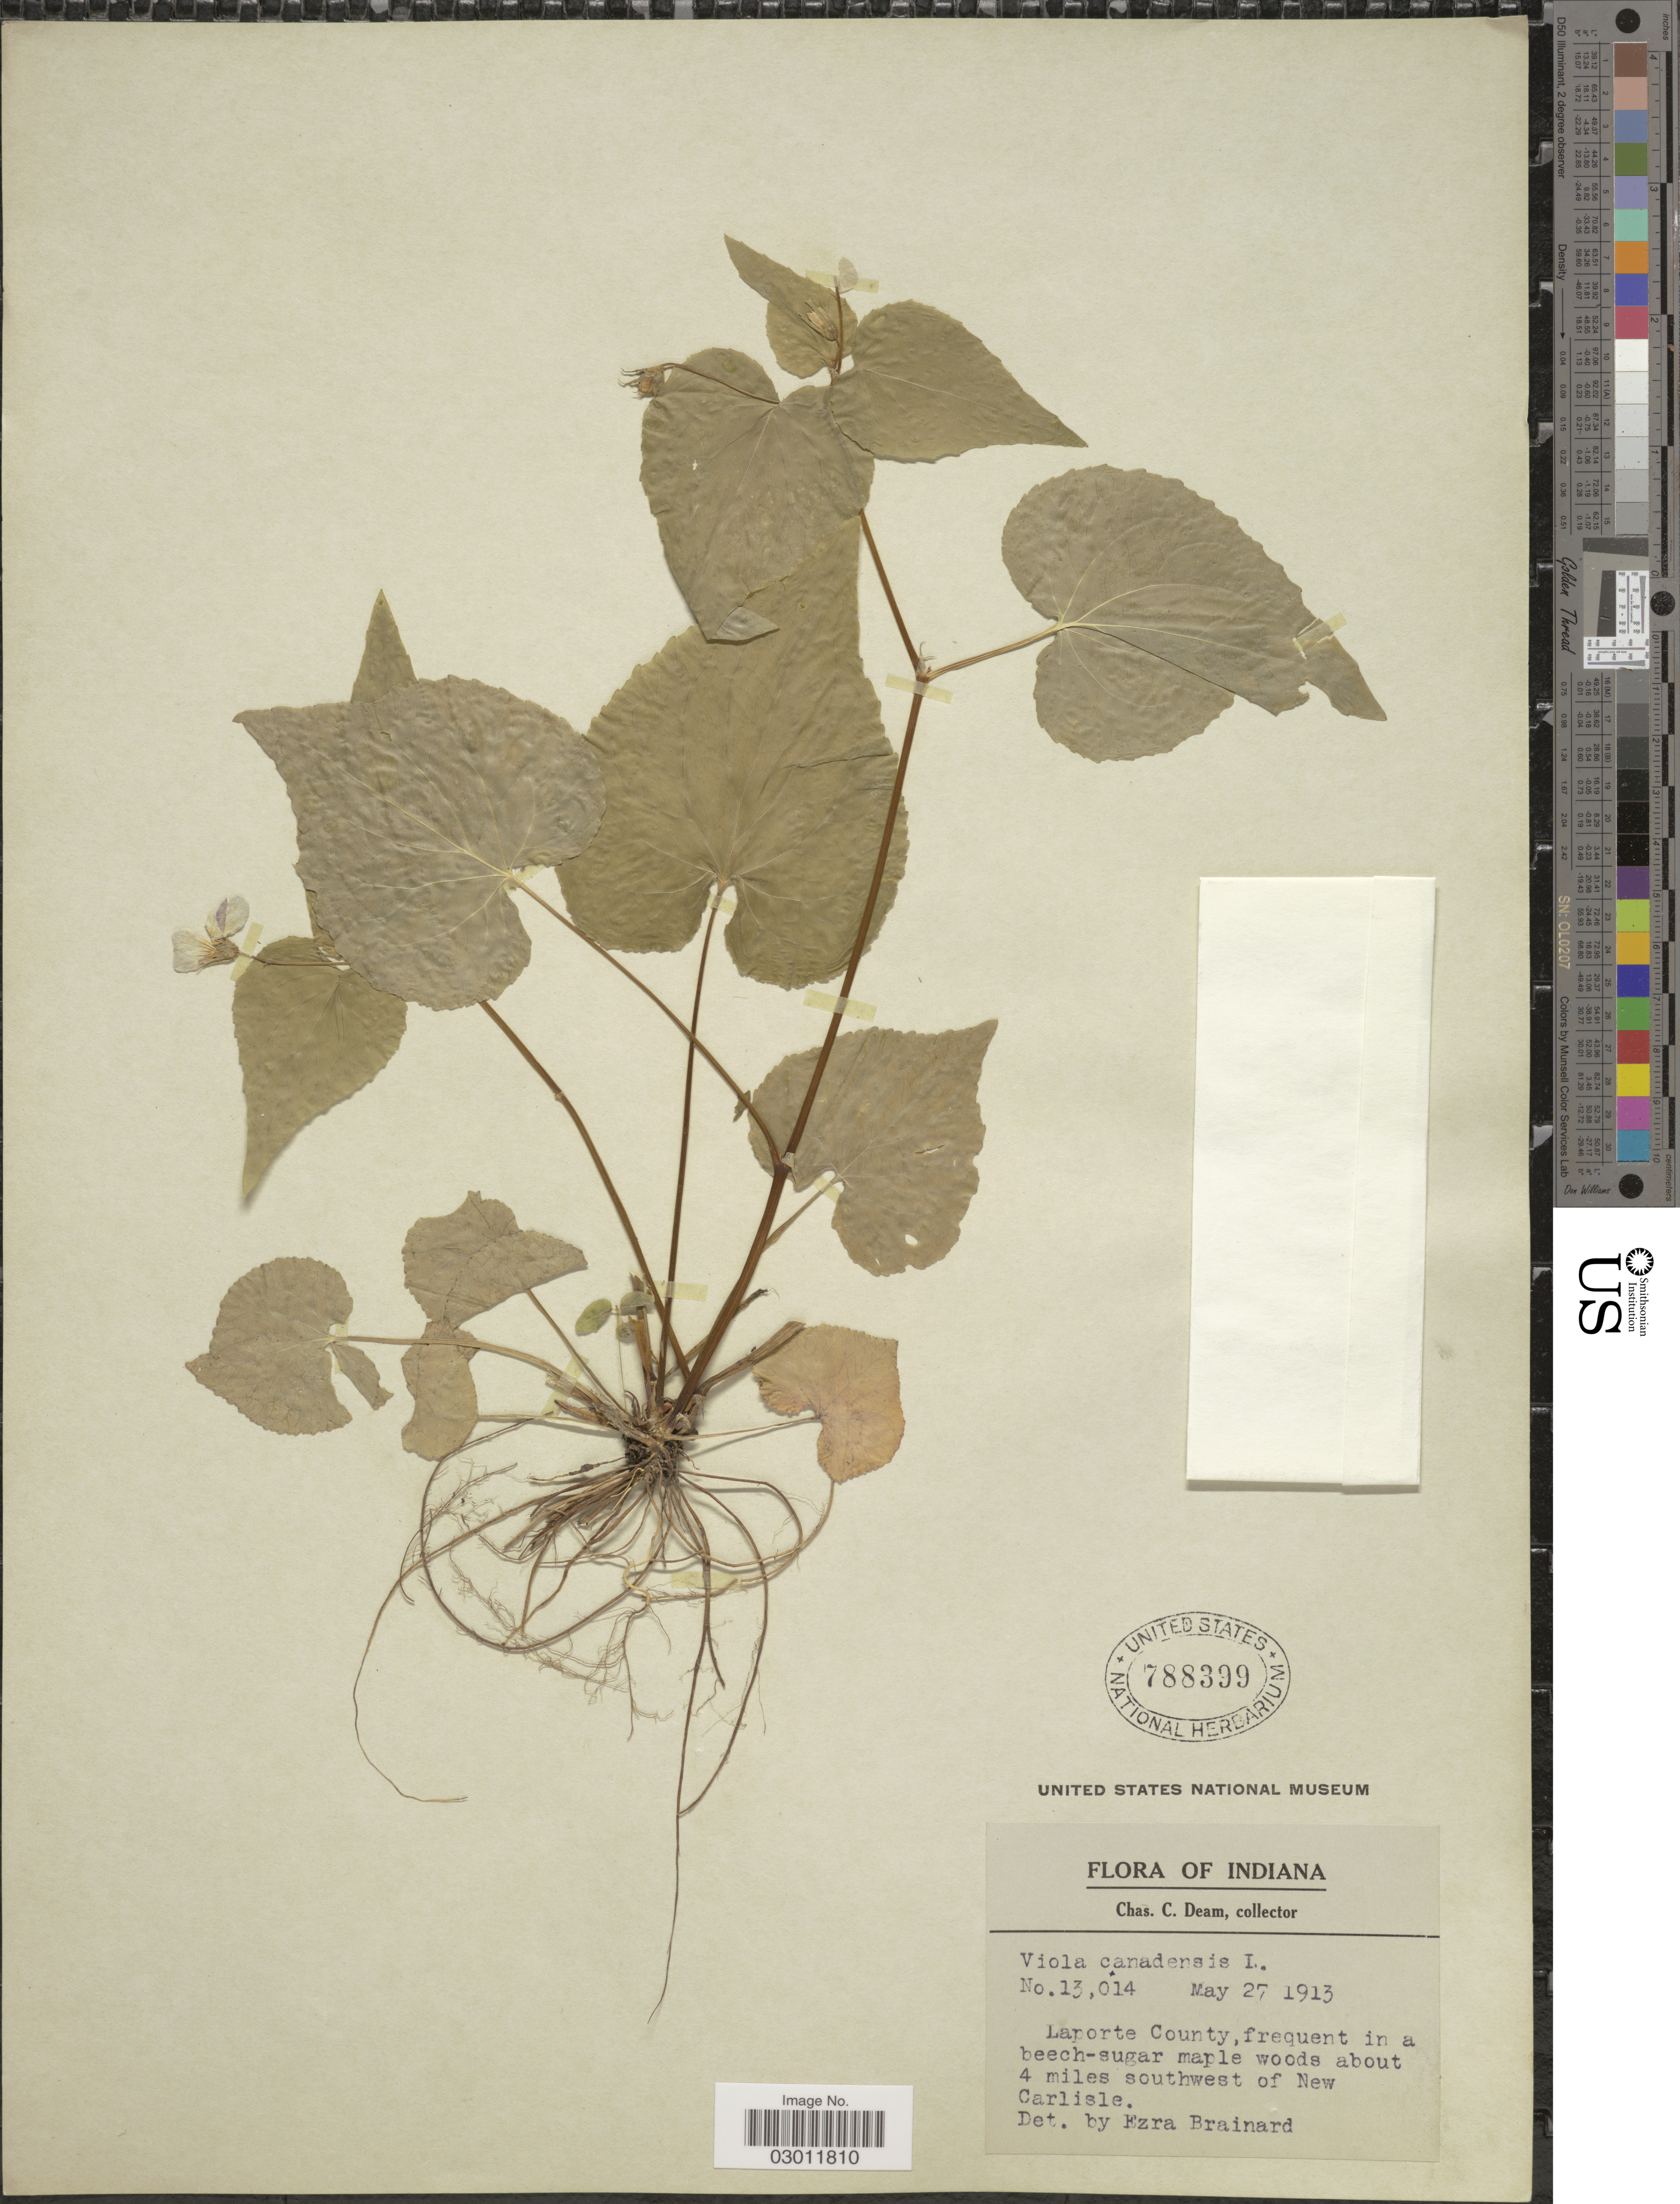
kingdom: Plantae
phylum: Tracheophyta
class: Magnoliopsida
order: Malpighiales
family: Violaceae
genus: Viola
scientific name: Viola canadensis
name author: L.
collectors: C. C. Deam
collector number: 13014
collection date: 1913-05-27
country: United States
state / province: Indiana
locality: Laporte County, about 4 miles southwest of New Carlisle.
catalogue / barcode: US 788399